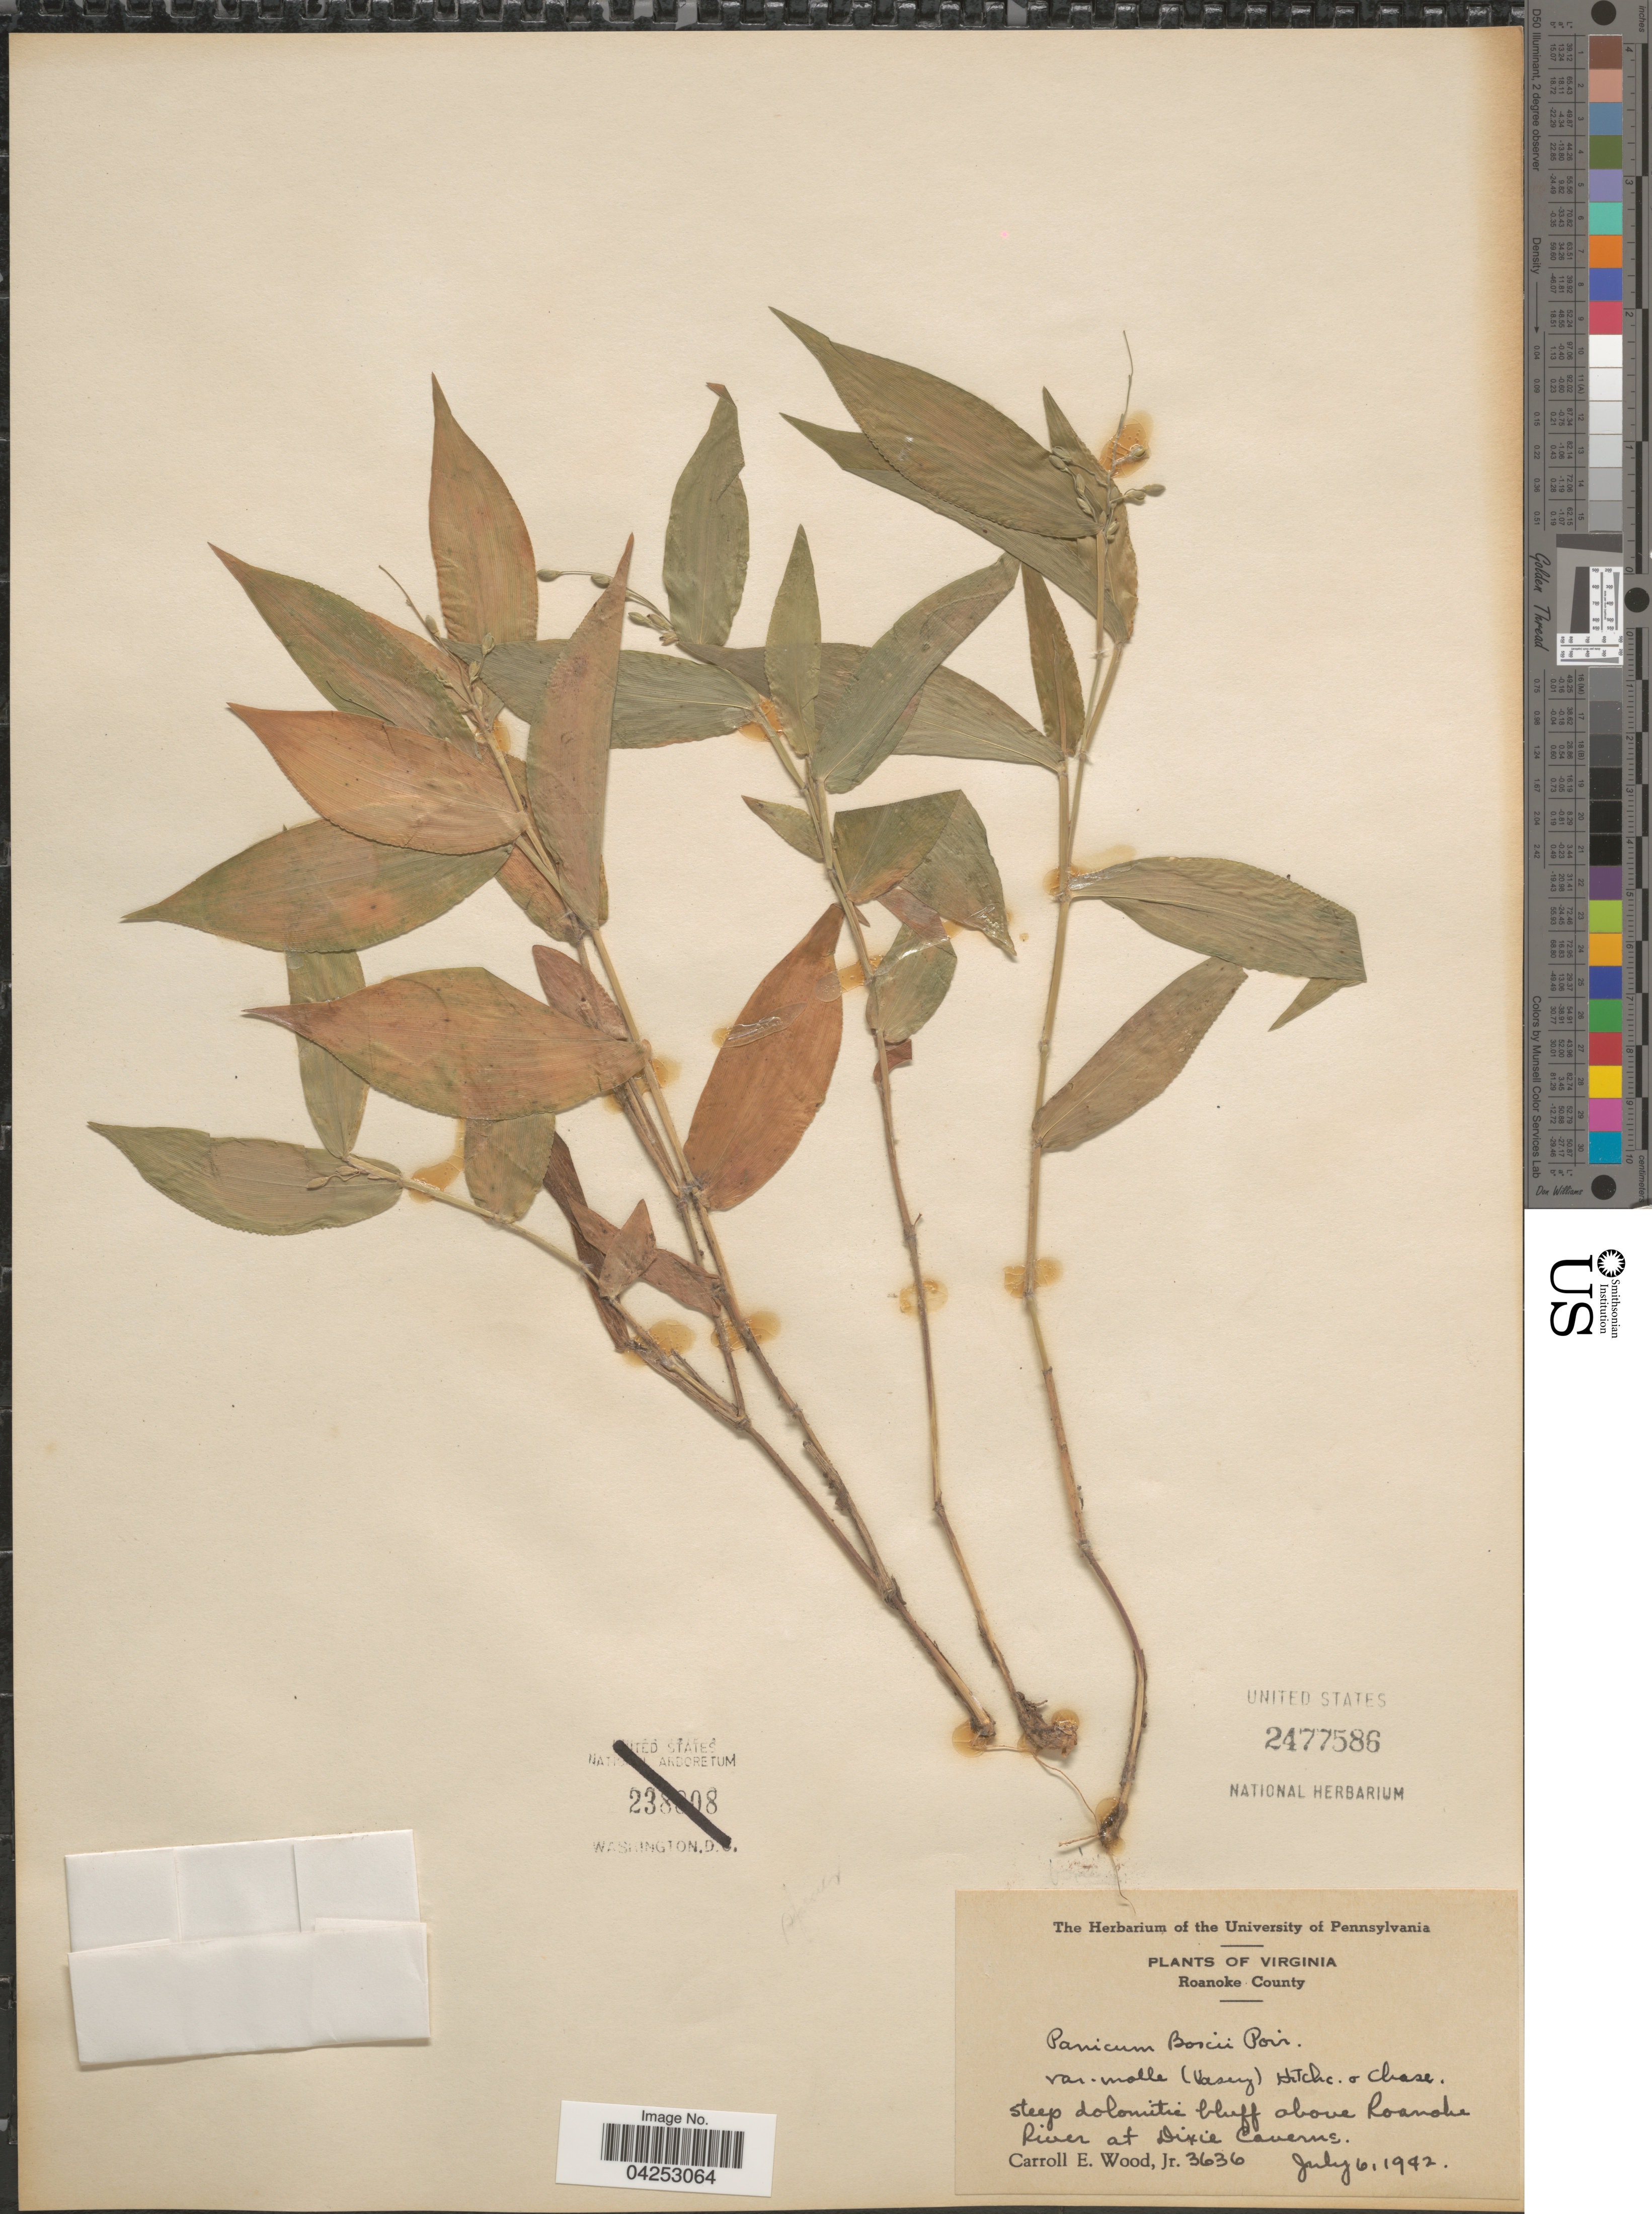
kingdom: Plantae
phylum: Tracheophyta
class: Liliopsida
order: Poales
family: Poaceae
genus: Dichanthelium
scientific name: Dichanthelium boscii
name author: (Poir.) Gould & C.A. Clark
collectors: C. Wood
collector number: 3636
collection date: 1942-07-06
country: United States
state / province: Virginia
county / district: Roanoke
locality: Roanoke County. Steep dolomitic bluff above Roanoke River at Dixie Caverns.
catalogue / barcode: US 2477586